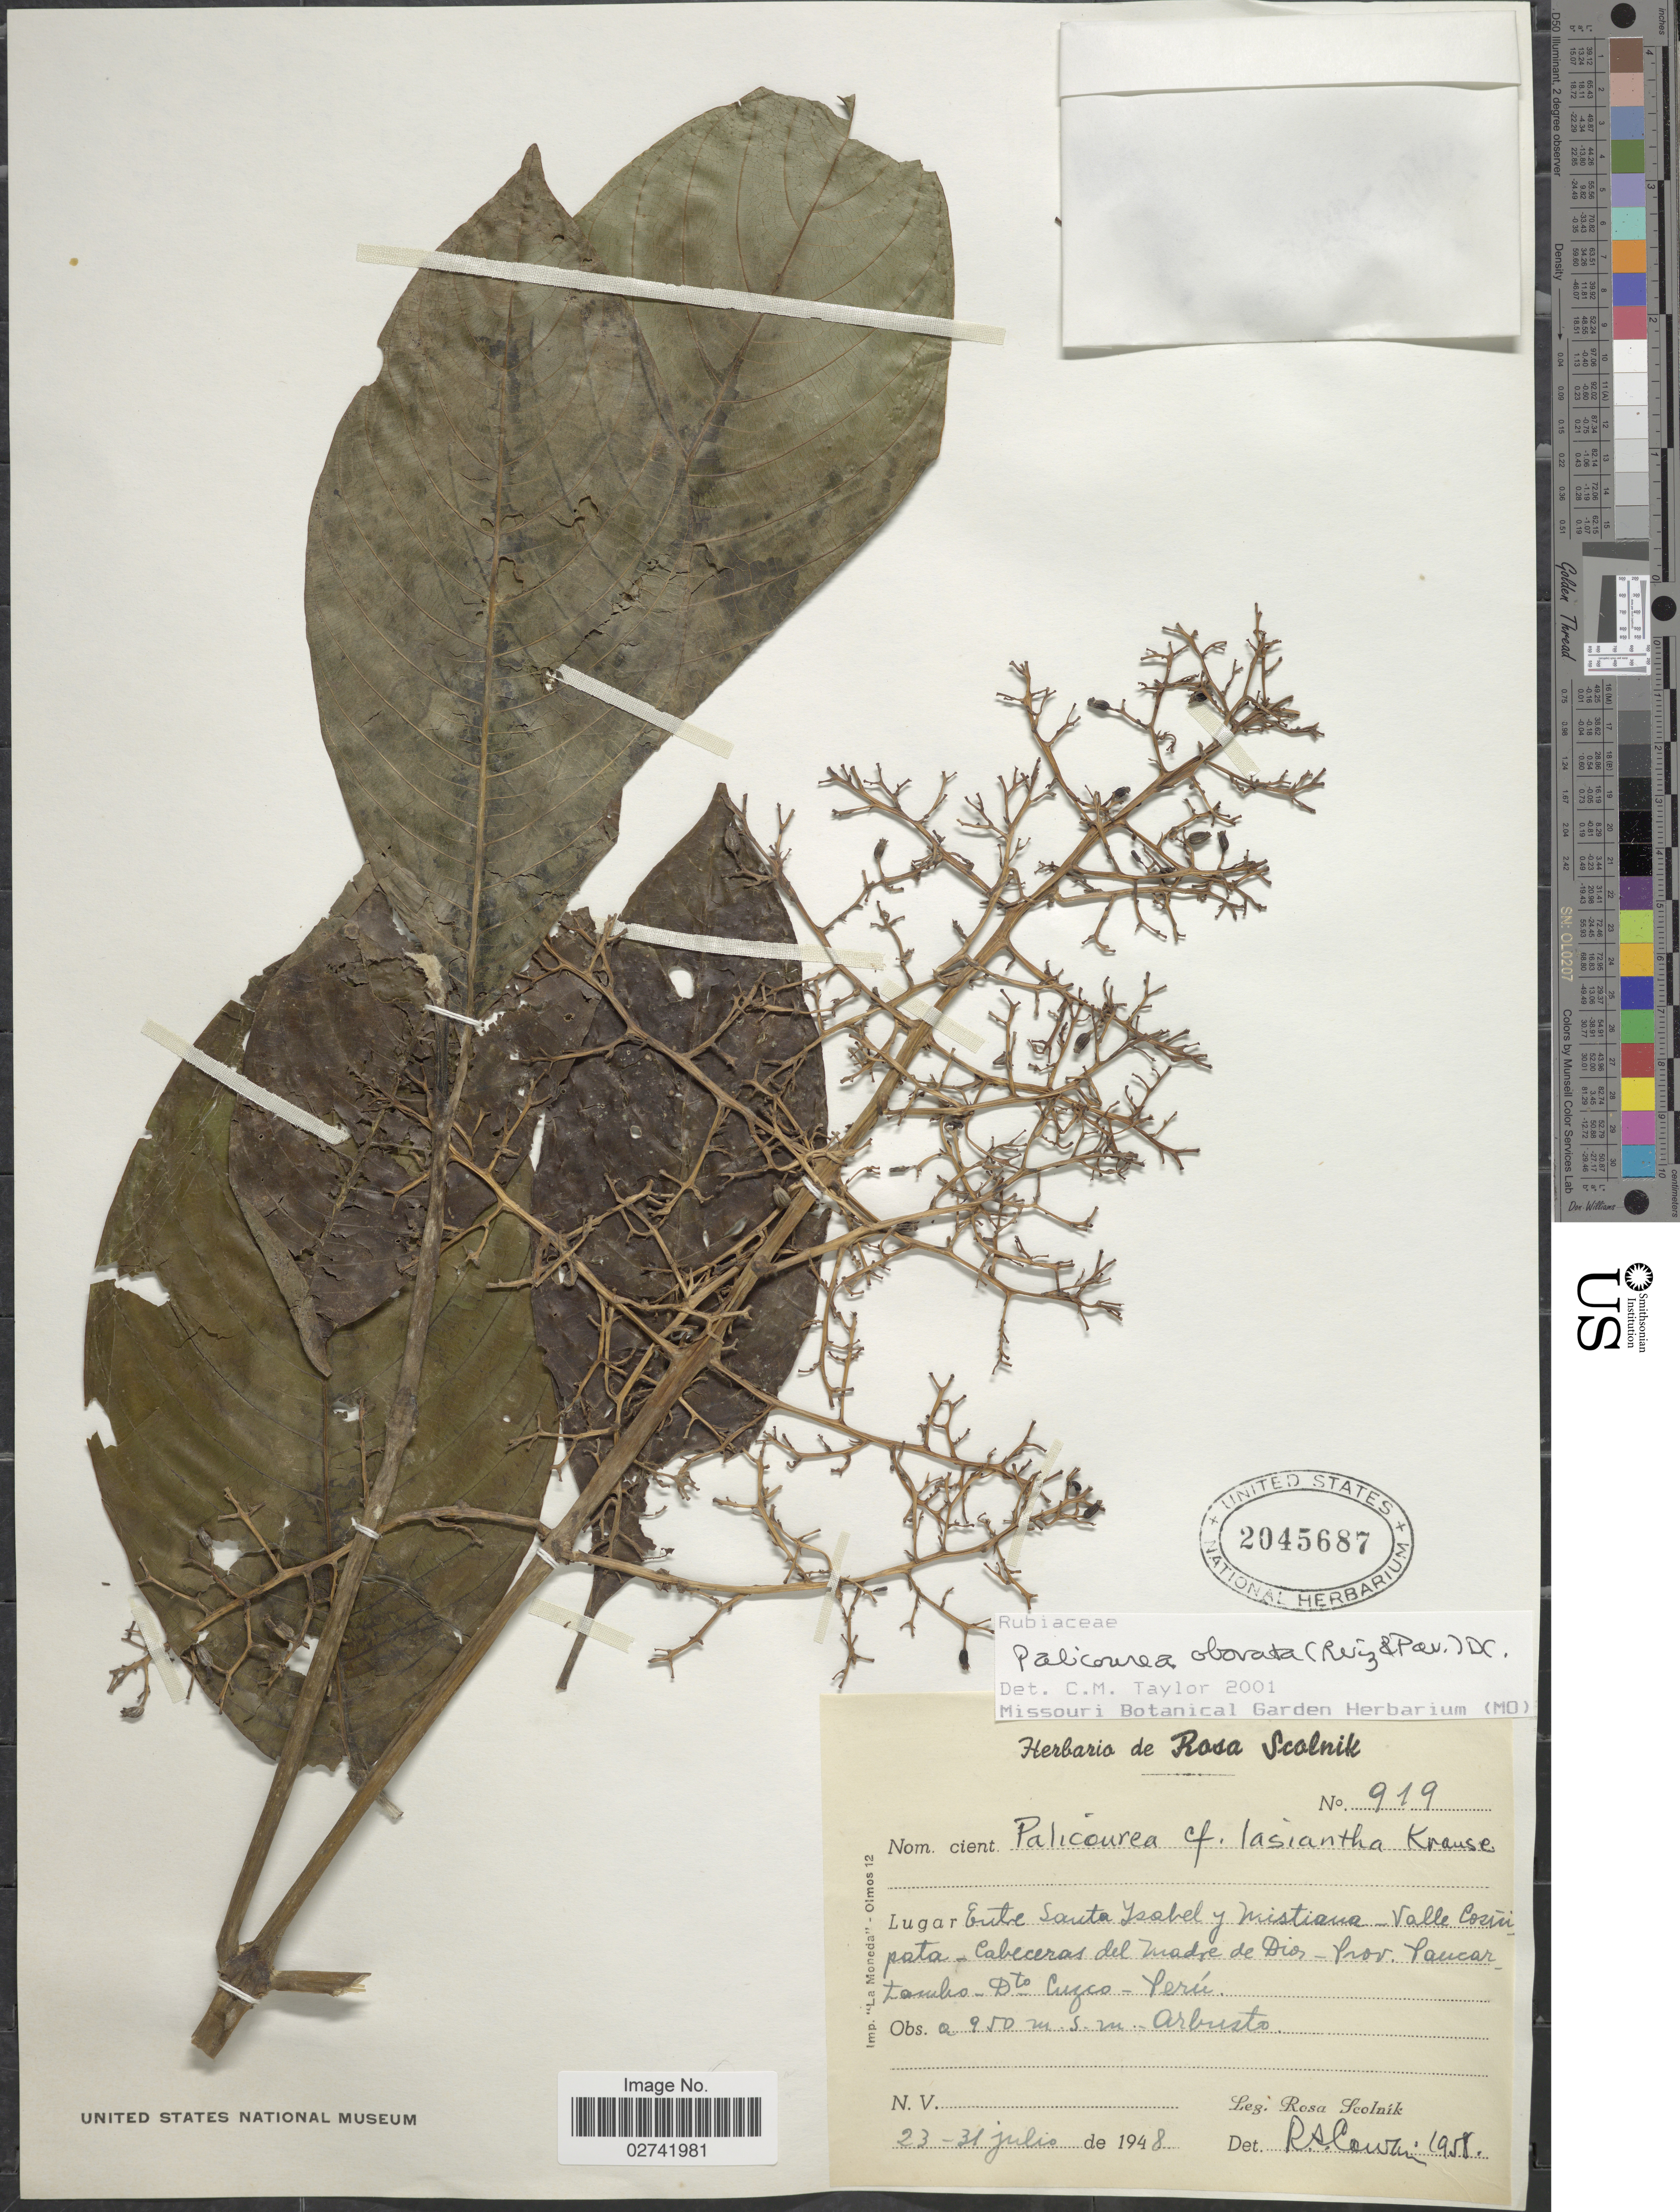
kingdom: Plantae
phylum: Tracheophyta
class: Magnoliopsida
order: Gentianales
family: Rubiaceae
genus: Palicourea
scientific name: Palicourea obovata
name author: (Ruiz & Pav.) DC.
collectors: R. Scolnik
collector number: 919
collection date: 1948-07-23/1948-07-31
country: Peru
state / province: Cusco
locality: Entre Santa Isabel y Mistiana - Valle Cosñipata, Cabeceras del Madre de Dios. Prov. Paucartambo.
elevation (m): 950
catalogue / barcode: US 2045687